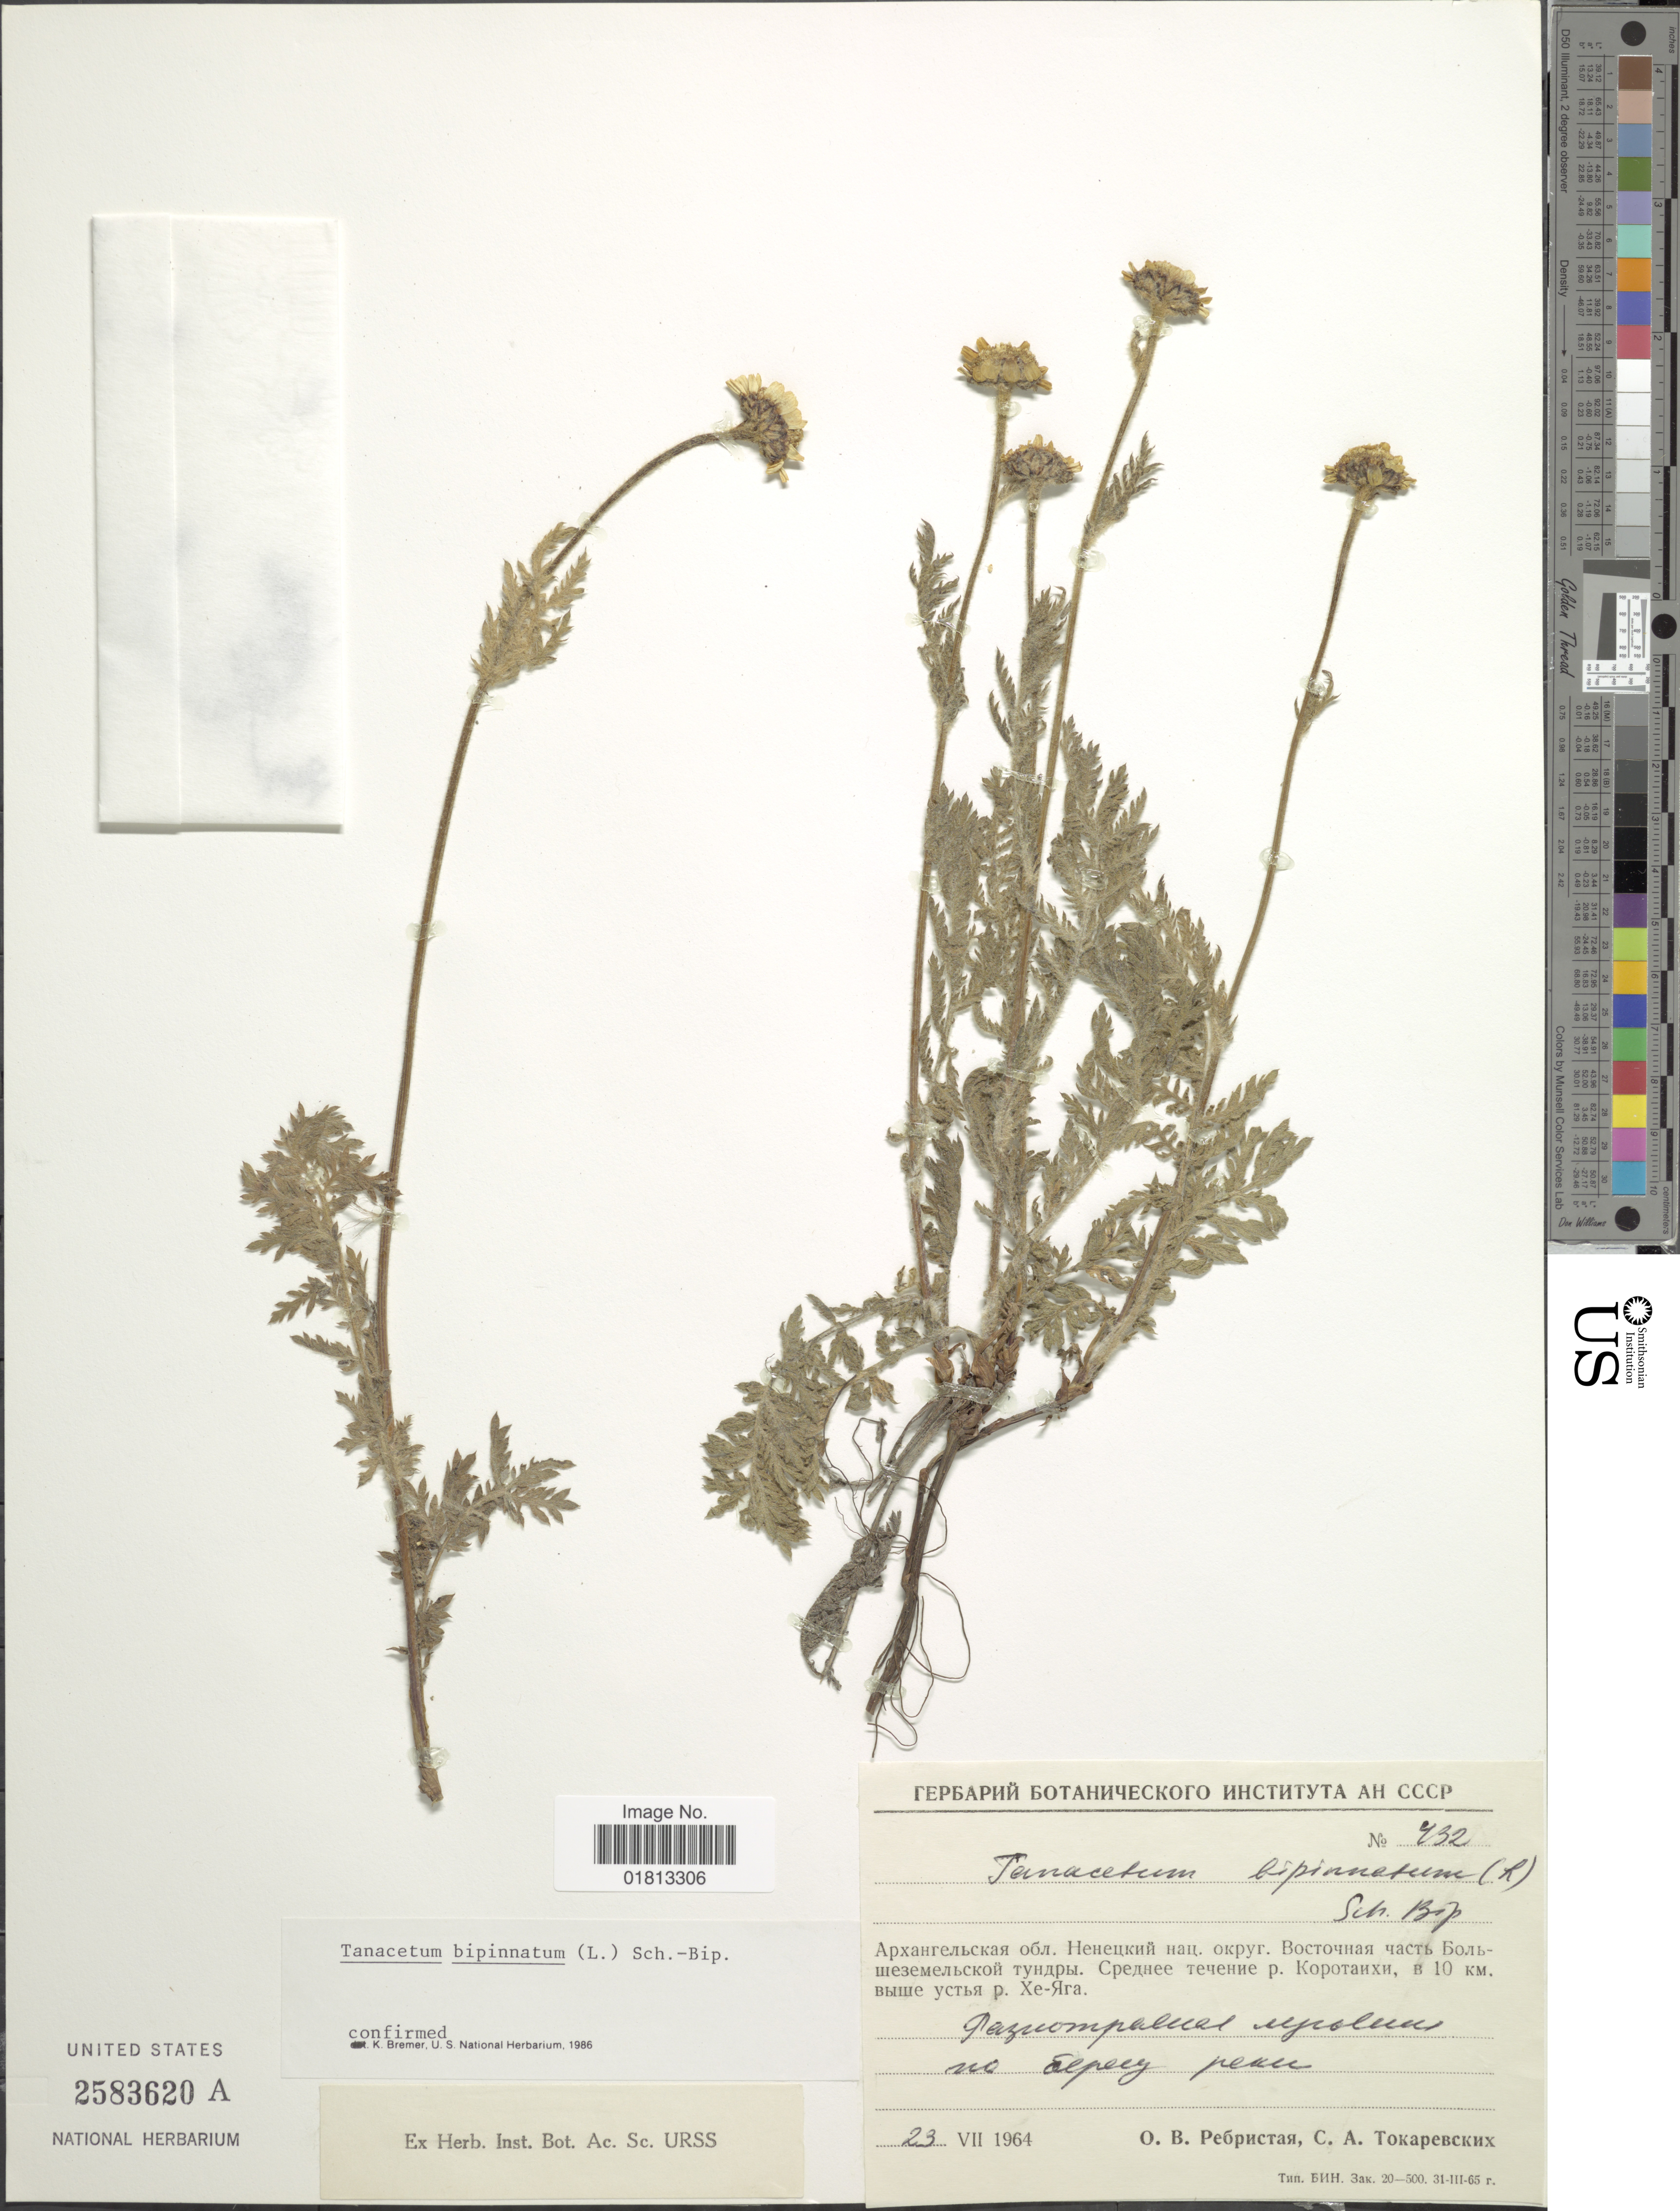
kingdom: Plantae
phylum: Tracheophyta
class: Magnoliopsida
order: Asterales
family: Asteraceae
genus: Tanacetum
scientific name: Tanacetum bipinnatum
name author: (L.) Sch. Bip.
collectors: Collector illegible & Collector illegible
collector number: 732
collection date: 1964-07-23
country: U.S.S.R.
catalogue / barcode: US 2583620A